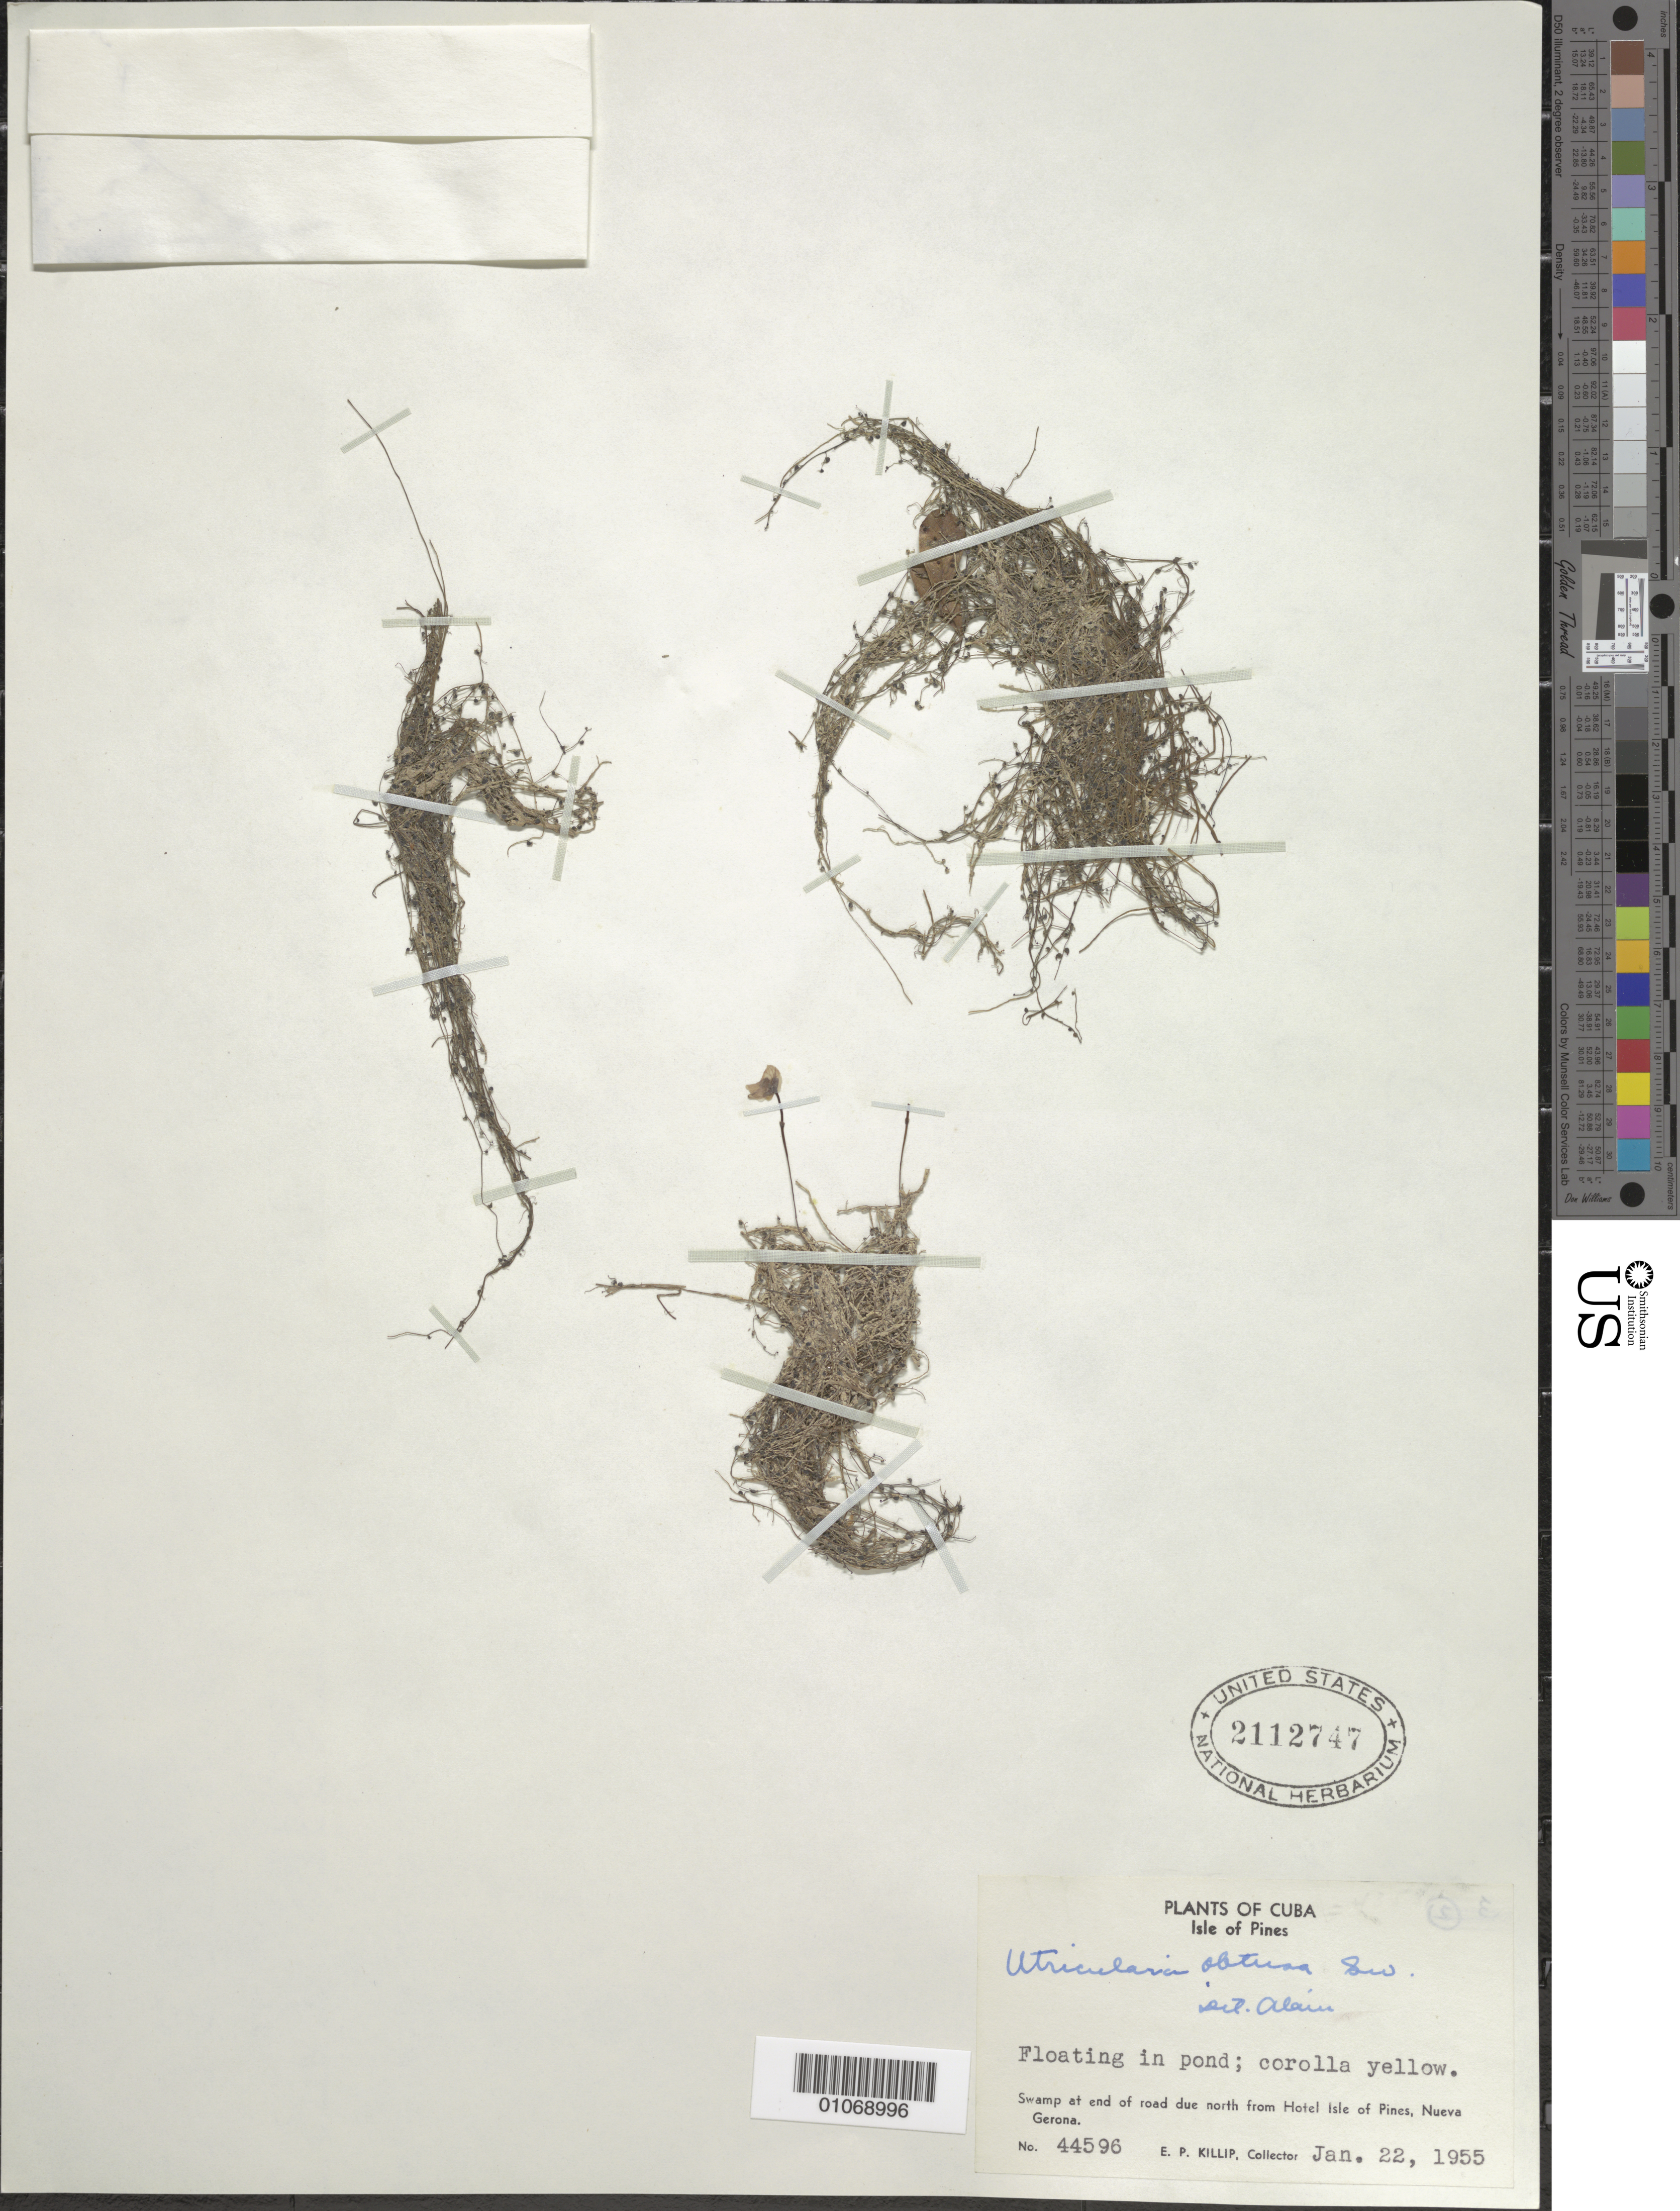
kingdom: Plantae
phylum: Tracheophyta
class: Magnoliopsida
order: Lamiales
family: Lentibulariaceae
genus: Utricularia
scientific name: Utricularia gibba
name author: L.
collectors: E. P. Killip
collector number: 44596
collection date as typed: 22 Jan 1955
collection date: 1955-01-22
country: Cuba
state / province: Isla de La Juventud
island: Isla de la Juventud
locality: Floating in pond; swamp at end of road due north from Hotel Isle of Pines, Nueva Gerona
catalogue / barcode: US 2112747